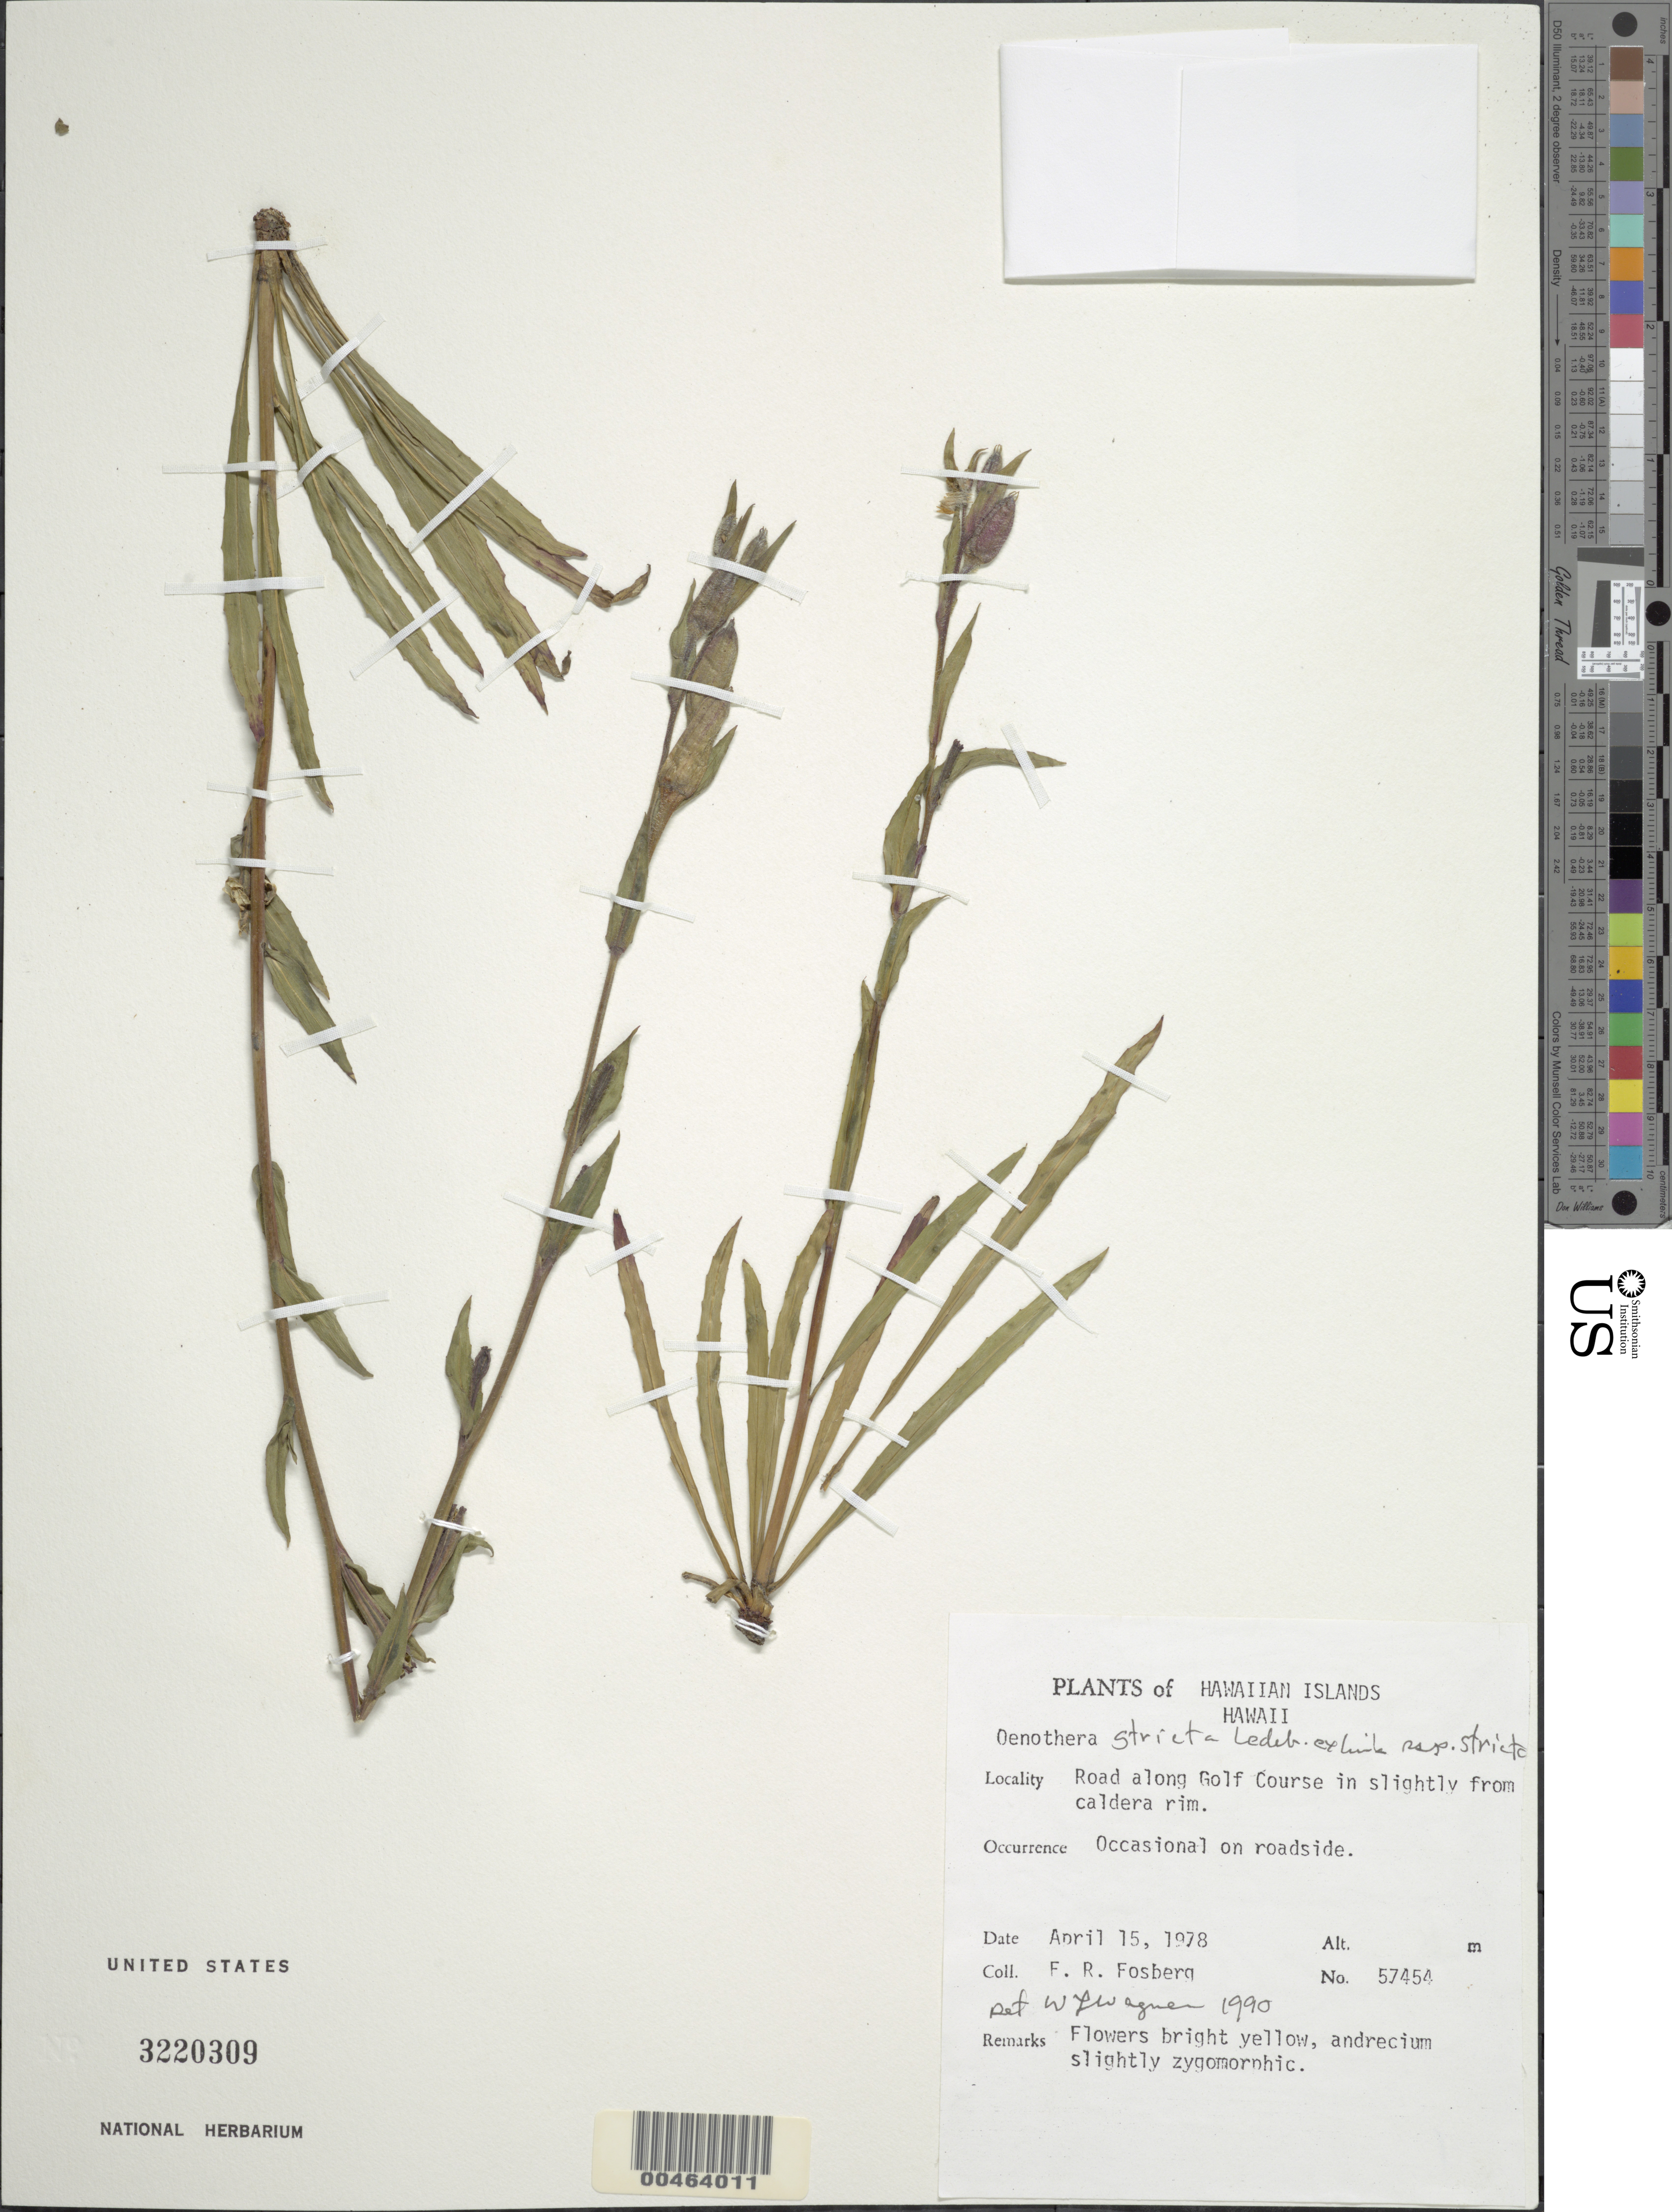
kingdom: Plantae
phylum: Tracheophyta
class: Magnoliopsida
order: Myrtales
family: Onagraceae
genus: Oenothera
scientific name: Oenothera stricta subsp. stricta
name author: Ledeb. ex Link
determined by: Wagner, W. L., (BOT), Smithsonian Institution - National Museum of Natural History (UNITED STATES)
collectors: F. R. Fosberg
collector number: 57454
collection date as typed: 15 Apr 1978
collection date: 1978-04-15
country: United States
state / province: Hawaii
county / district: Hawaii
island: Hawaii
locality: Road along Golf Course in slightly from caldera rim.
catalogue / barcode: US 3220309